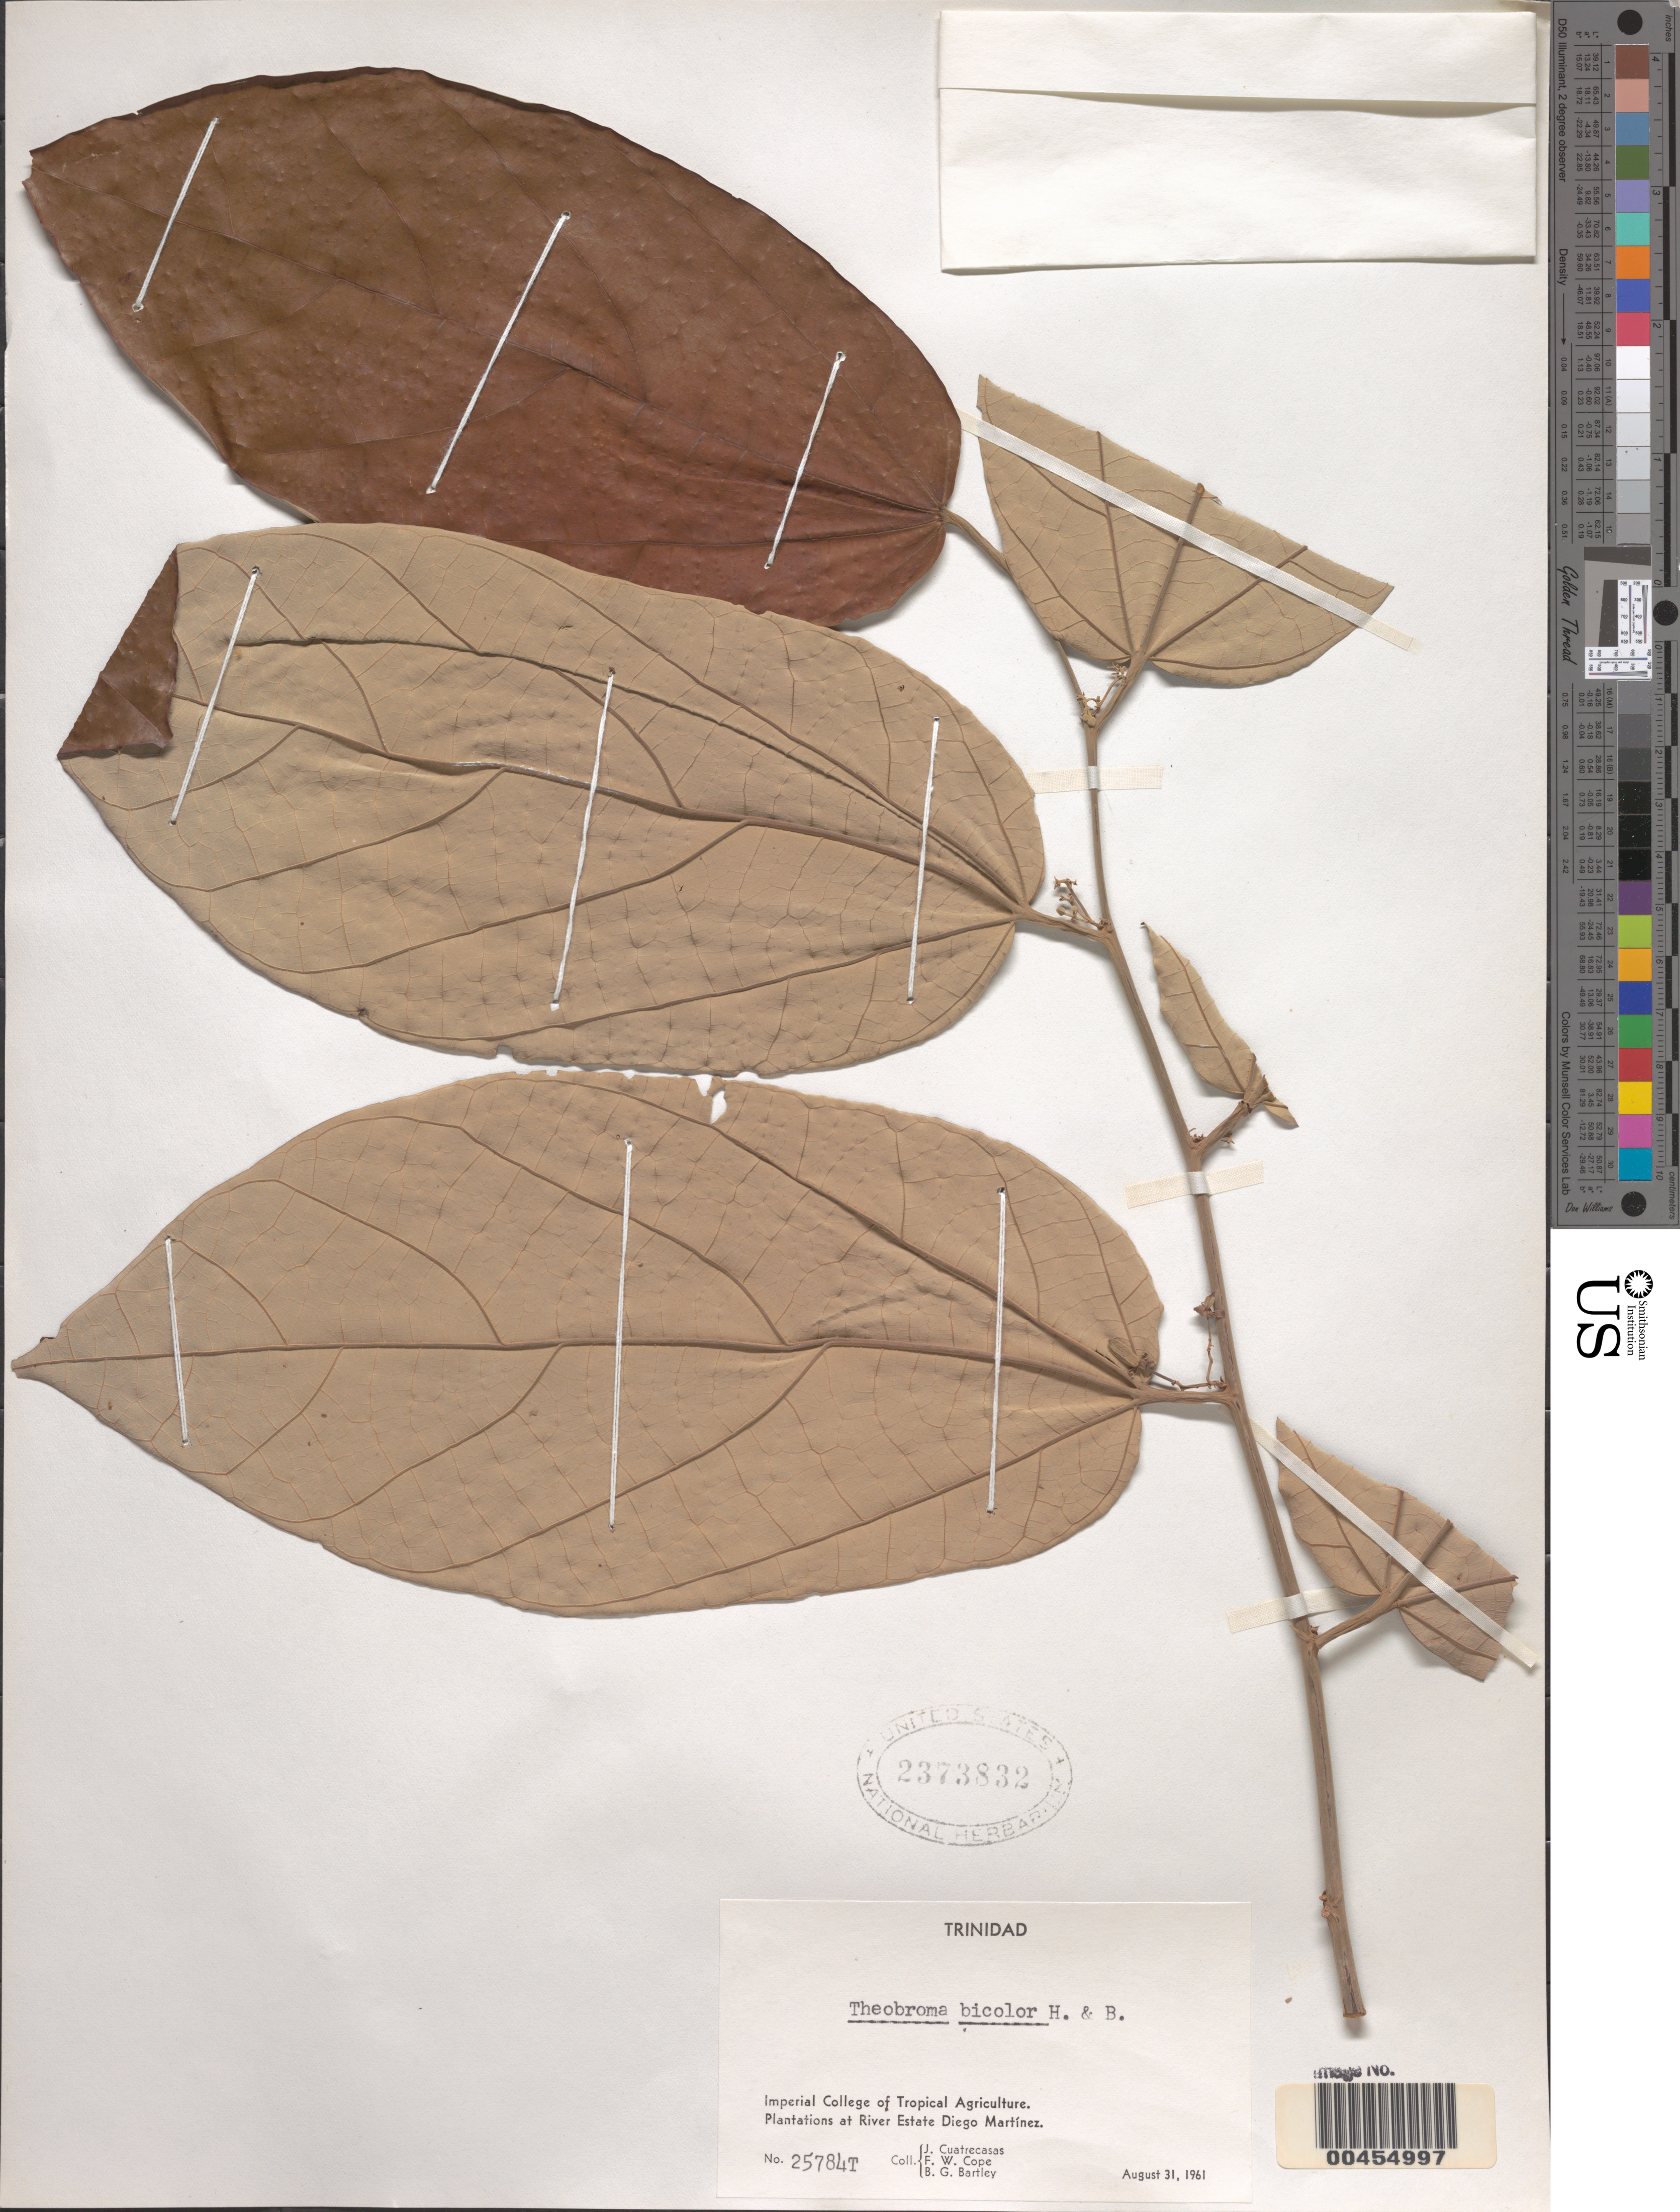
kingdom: Plantae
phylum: Tracheophyta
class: Magnoliopsida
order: Malvales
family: Malvaceae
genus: Theobroma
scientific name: Theobroma bicolor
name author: Bonpl.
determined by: Dorr, L. J., (BOT), Smithsonian Institution - National Museum of Natural History (UNITED STATES)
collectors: J. Cuatrecasas, F. Cope & B. Bartley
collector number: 25874T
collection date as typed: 31 Aug 1961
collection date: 1961-08-31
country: Trinidad and Tobago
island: Trinidad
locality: Imperial College of Tropical Agriculture. Plantations at River Estate Diego Martínez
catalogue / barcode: US 2373832